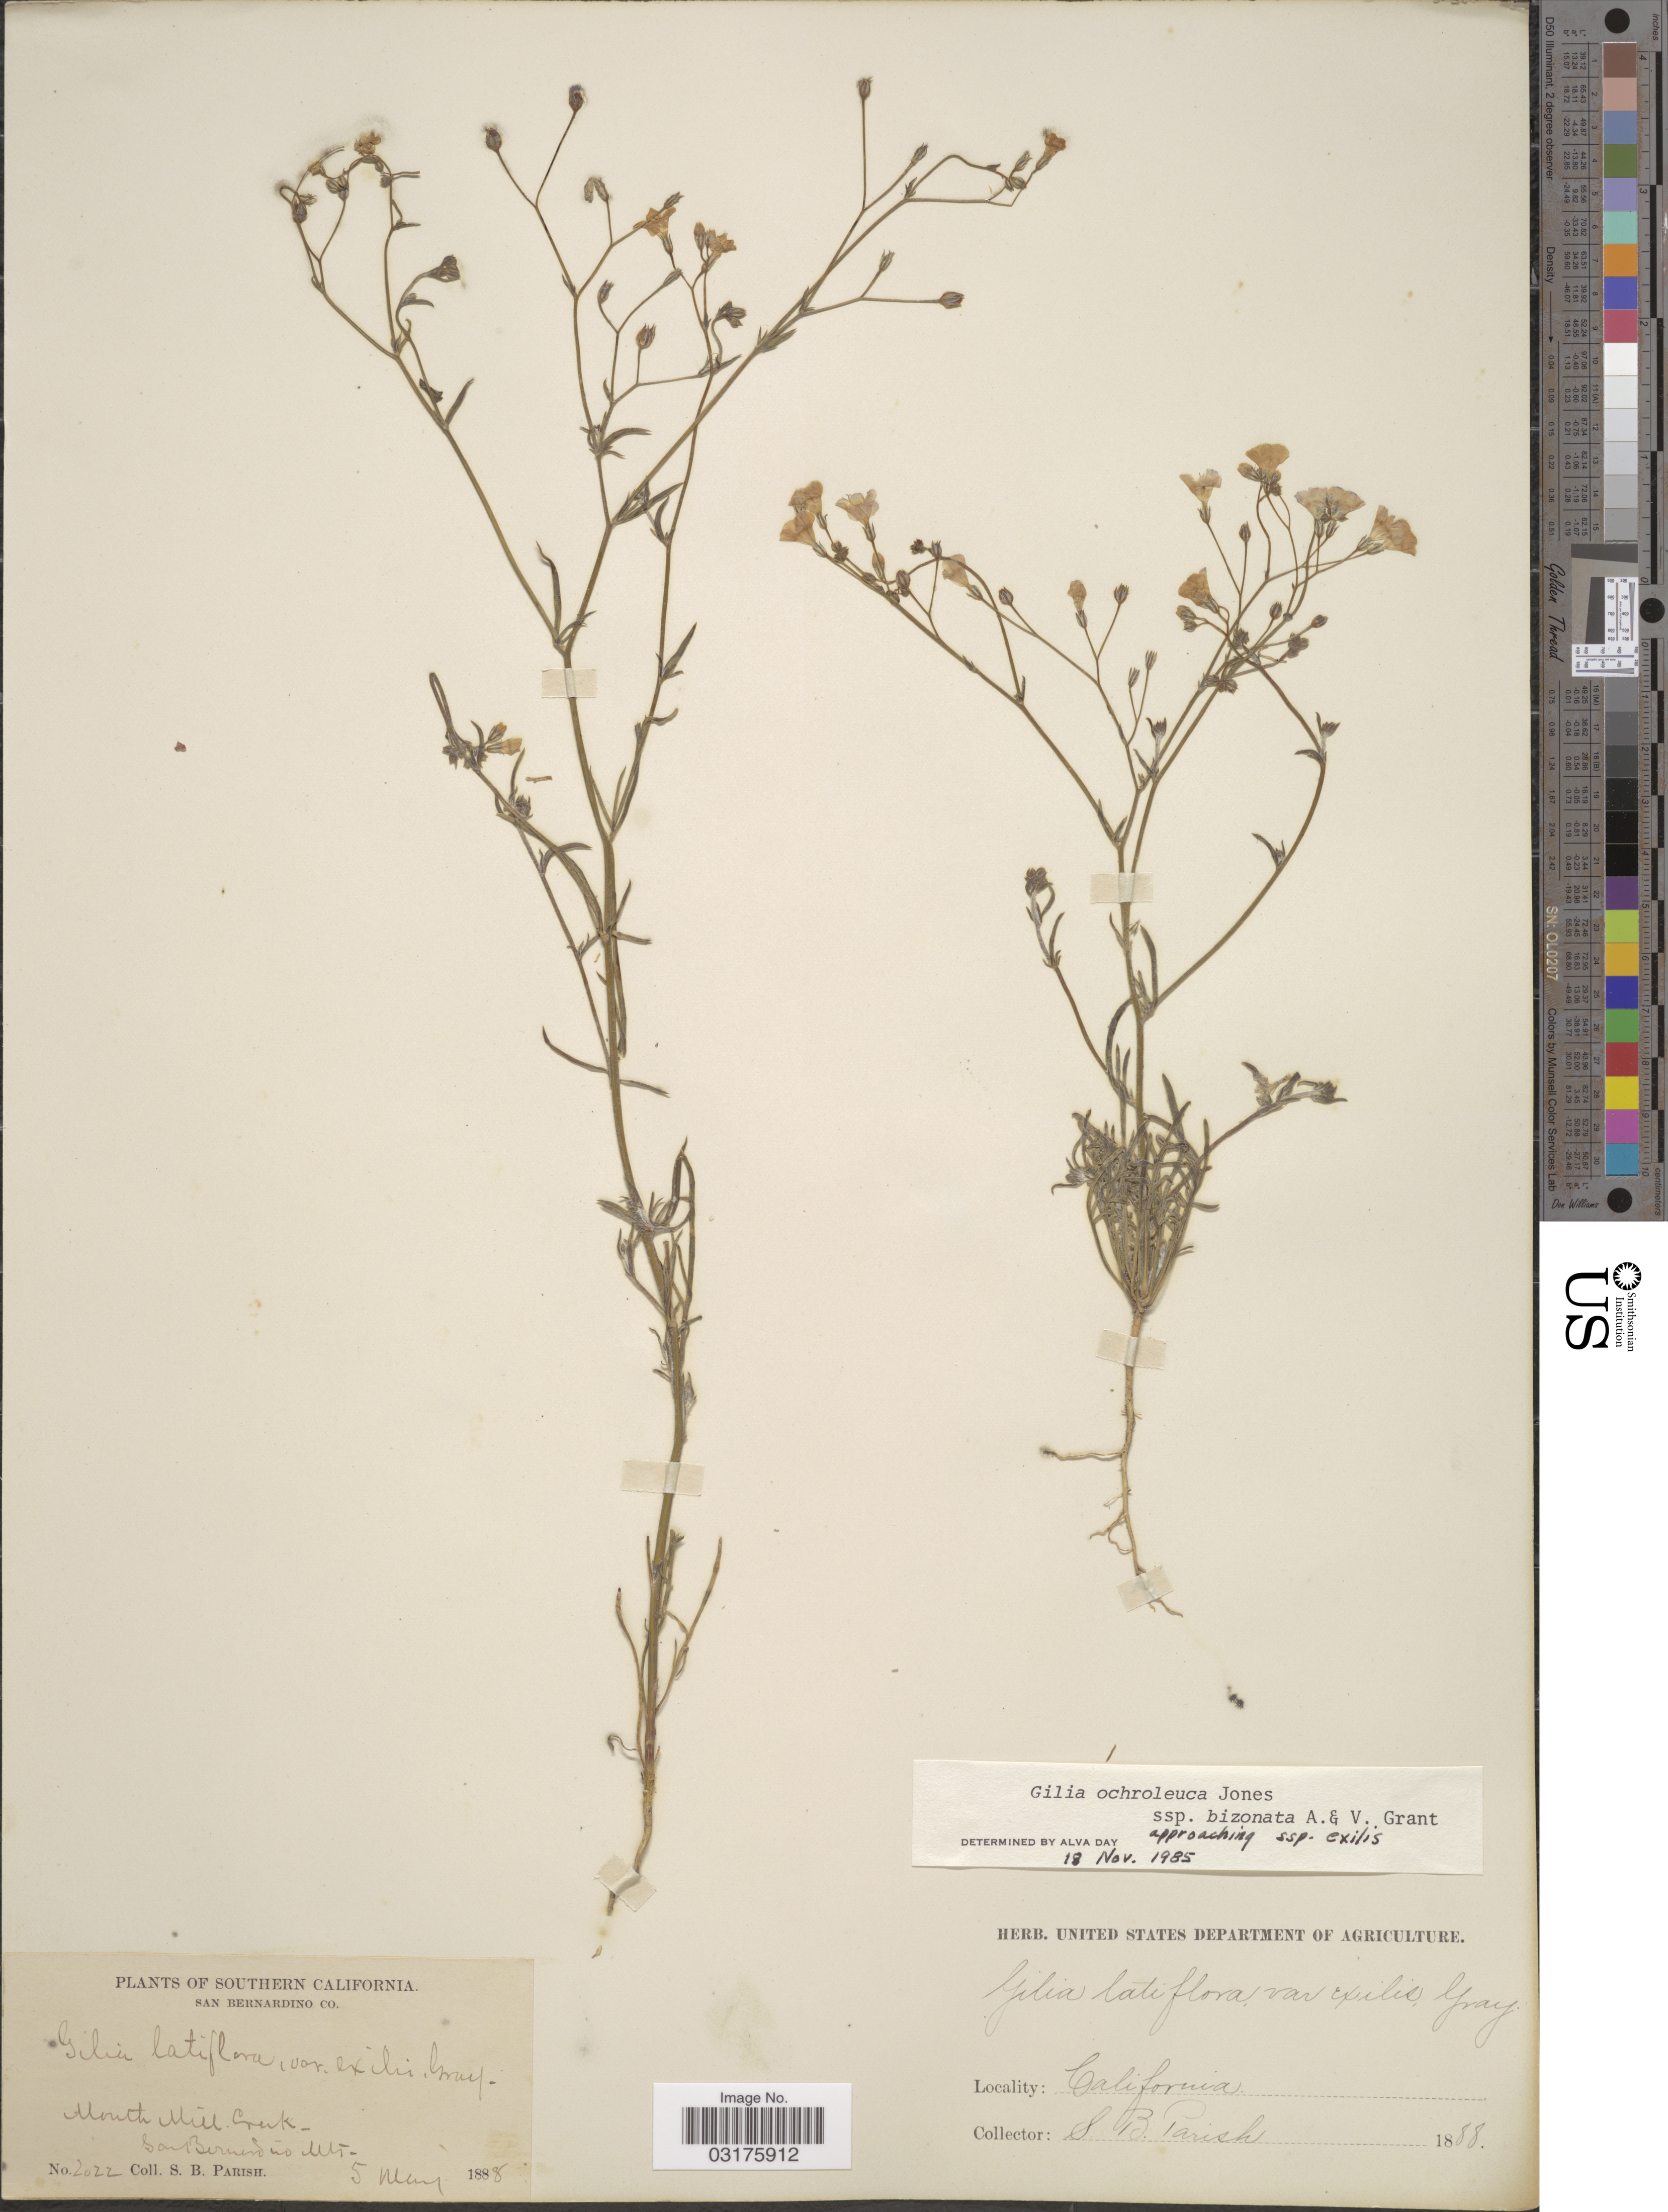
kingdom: Plantae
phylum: Tracheophyta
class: Magnoliopsida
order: Ericales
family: Polemoniaceae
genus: Gilia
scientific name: Gilia ochroleuca subsp. bizonata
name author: A.D. Grant & V.E. Grant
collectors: S. B. Parish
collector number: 2022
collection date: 1888-05-05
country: United States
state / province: California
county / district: San Bernardino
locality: Mouth Mill Creek, San Bernardino Mts.